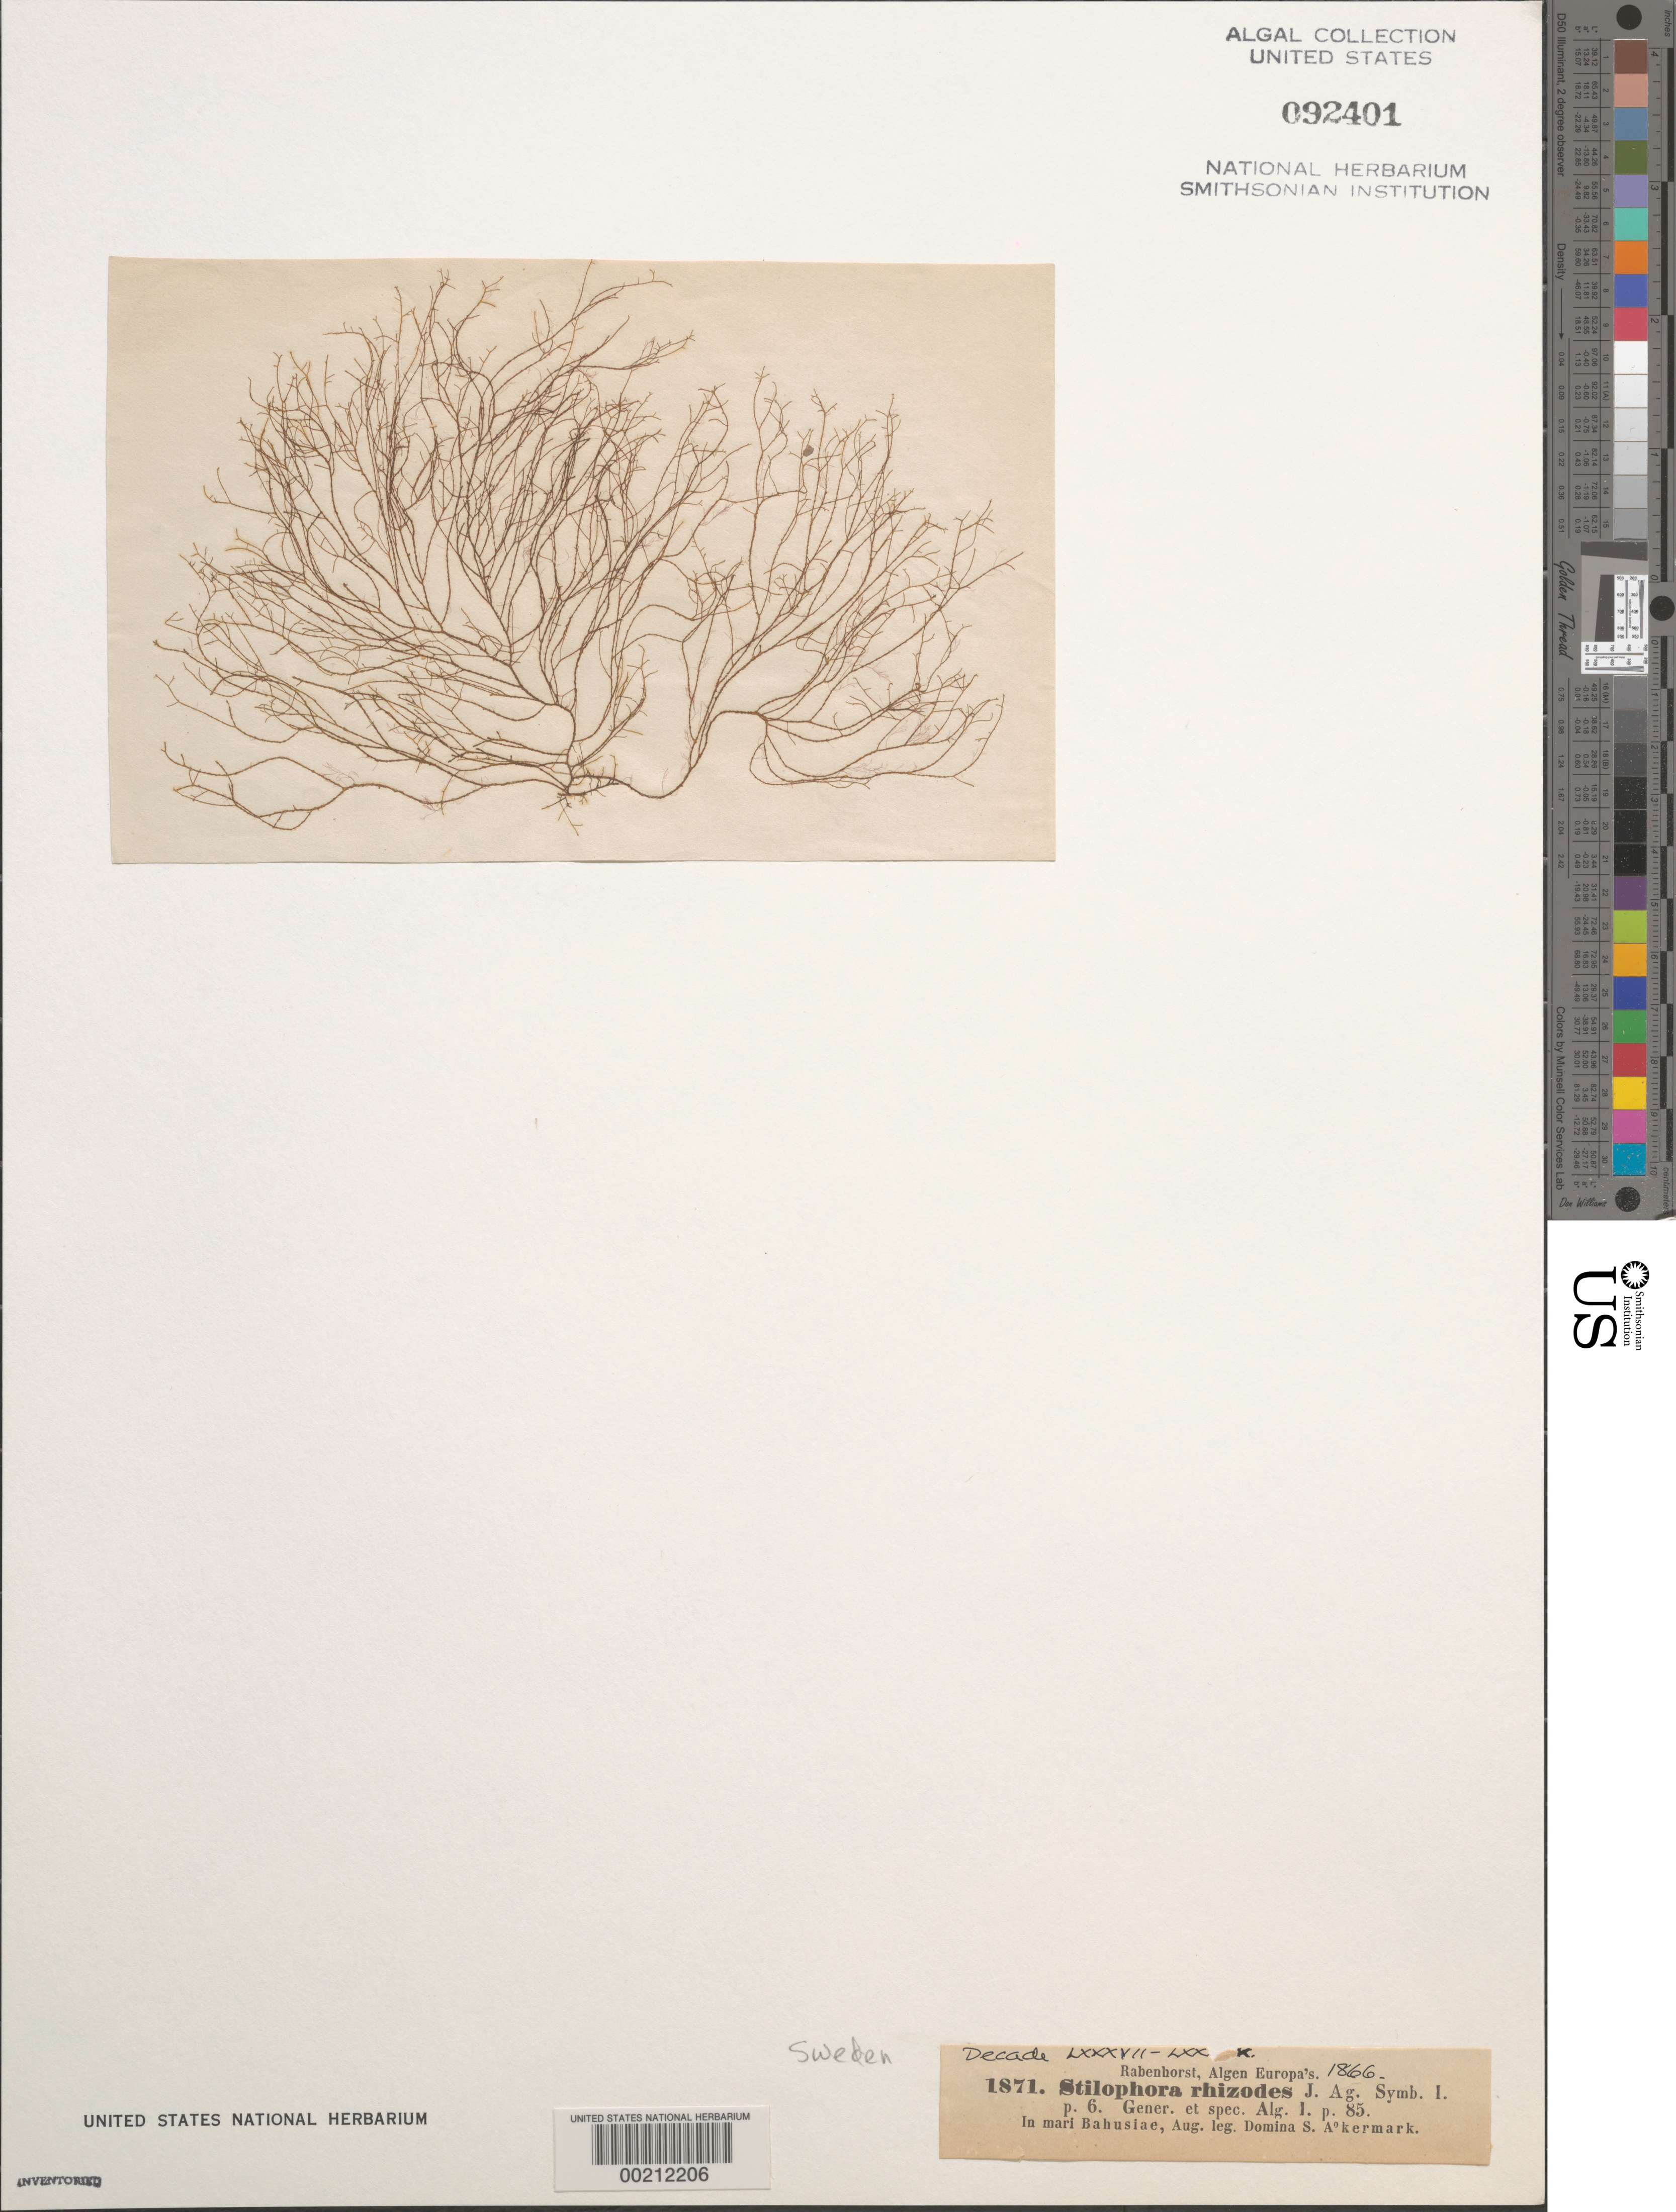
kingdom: Chromista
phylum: Ochrophyta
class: Phaeophyceae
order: Ectocarpales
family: Chordariaceae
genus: Stilophora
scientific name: Stilophora tenella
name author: (Esper) P.C. Silva in P.C. Silva et al.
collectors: S. Akermark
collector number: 1871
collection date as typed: Aug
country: Sweden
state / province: Västra Götaland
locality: Bohus Bay (mari bahusiae)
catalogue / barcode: US 92401